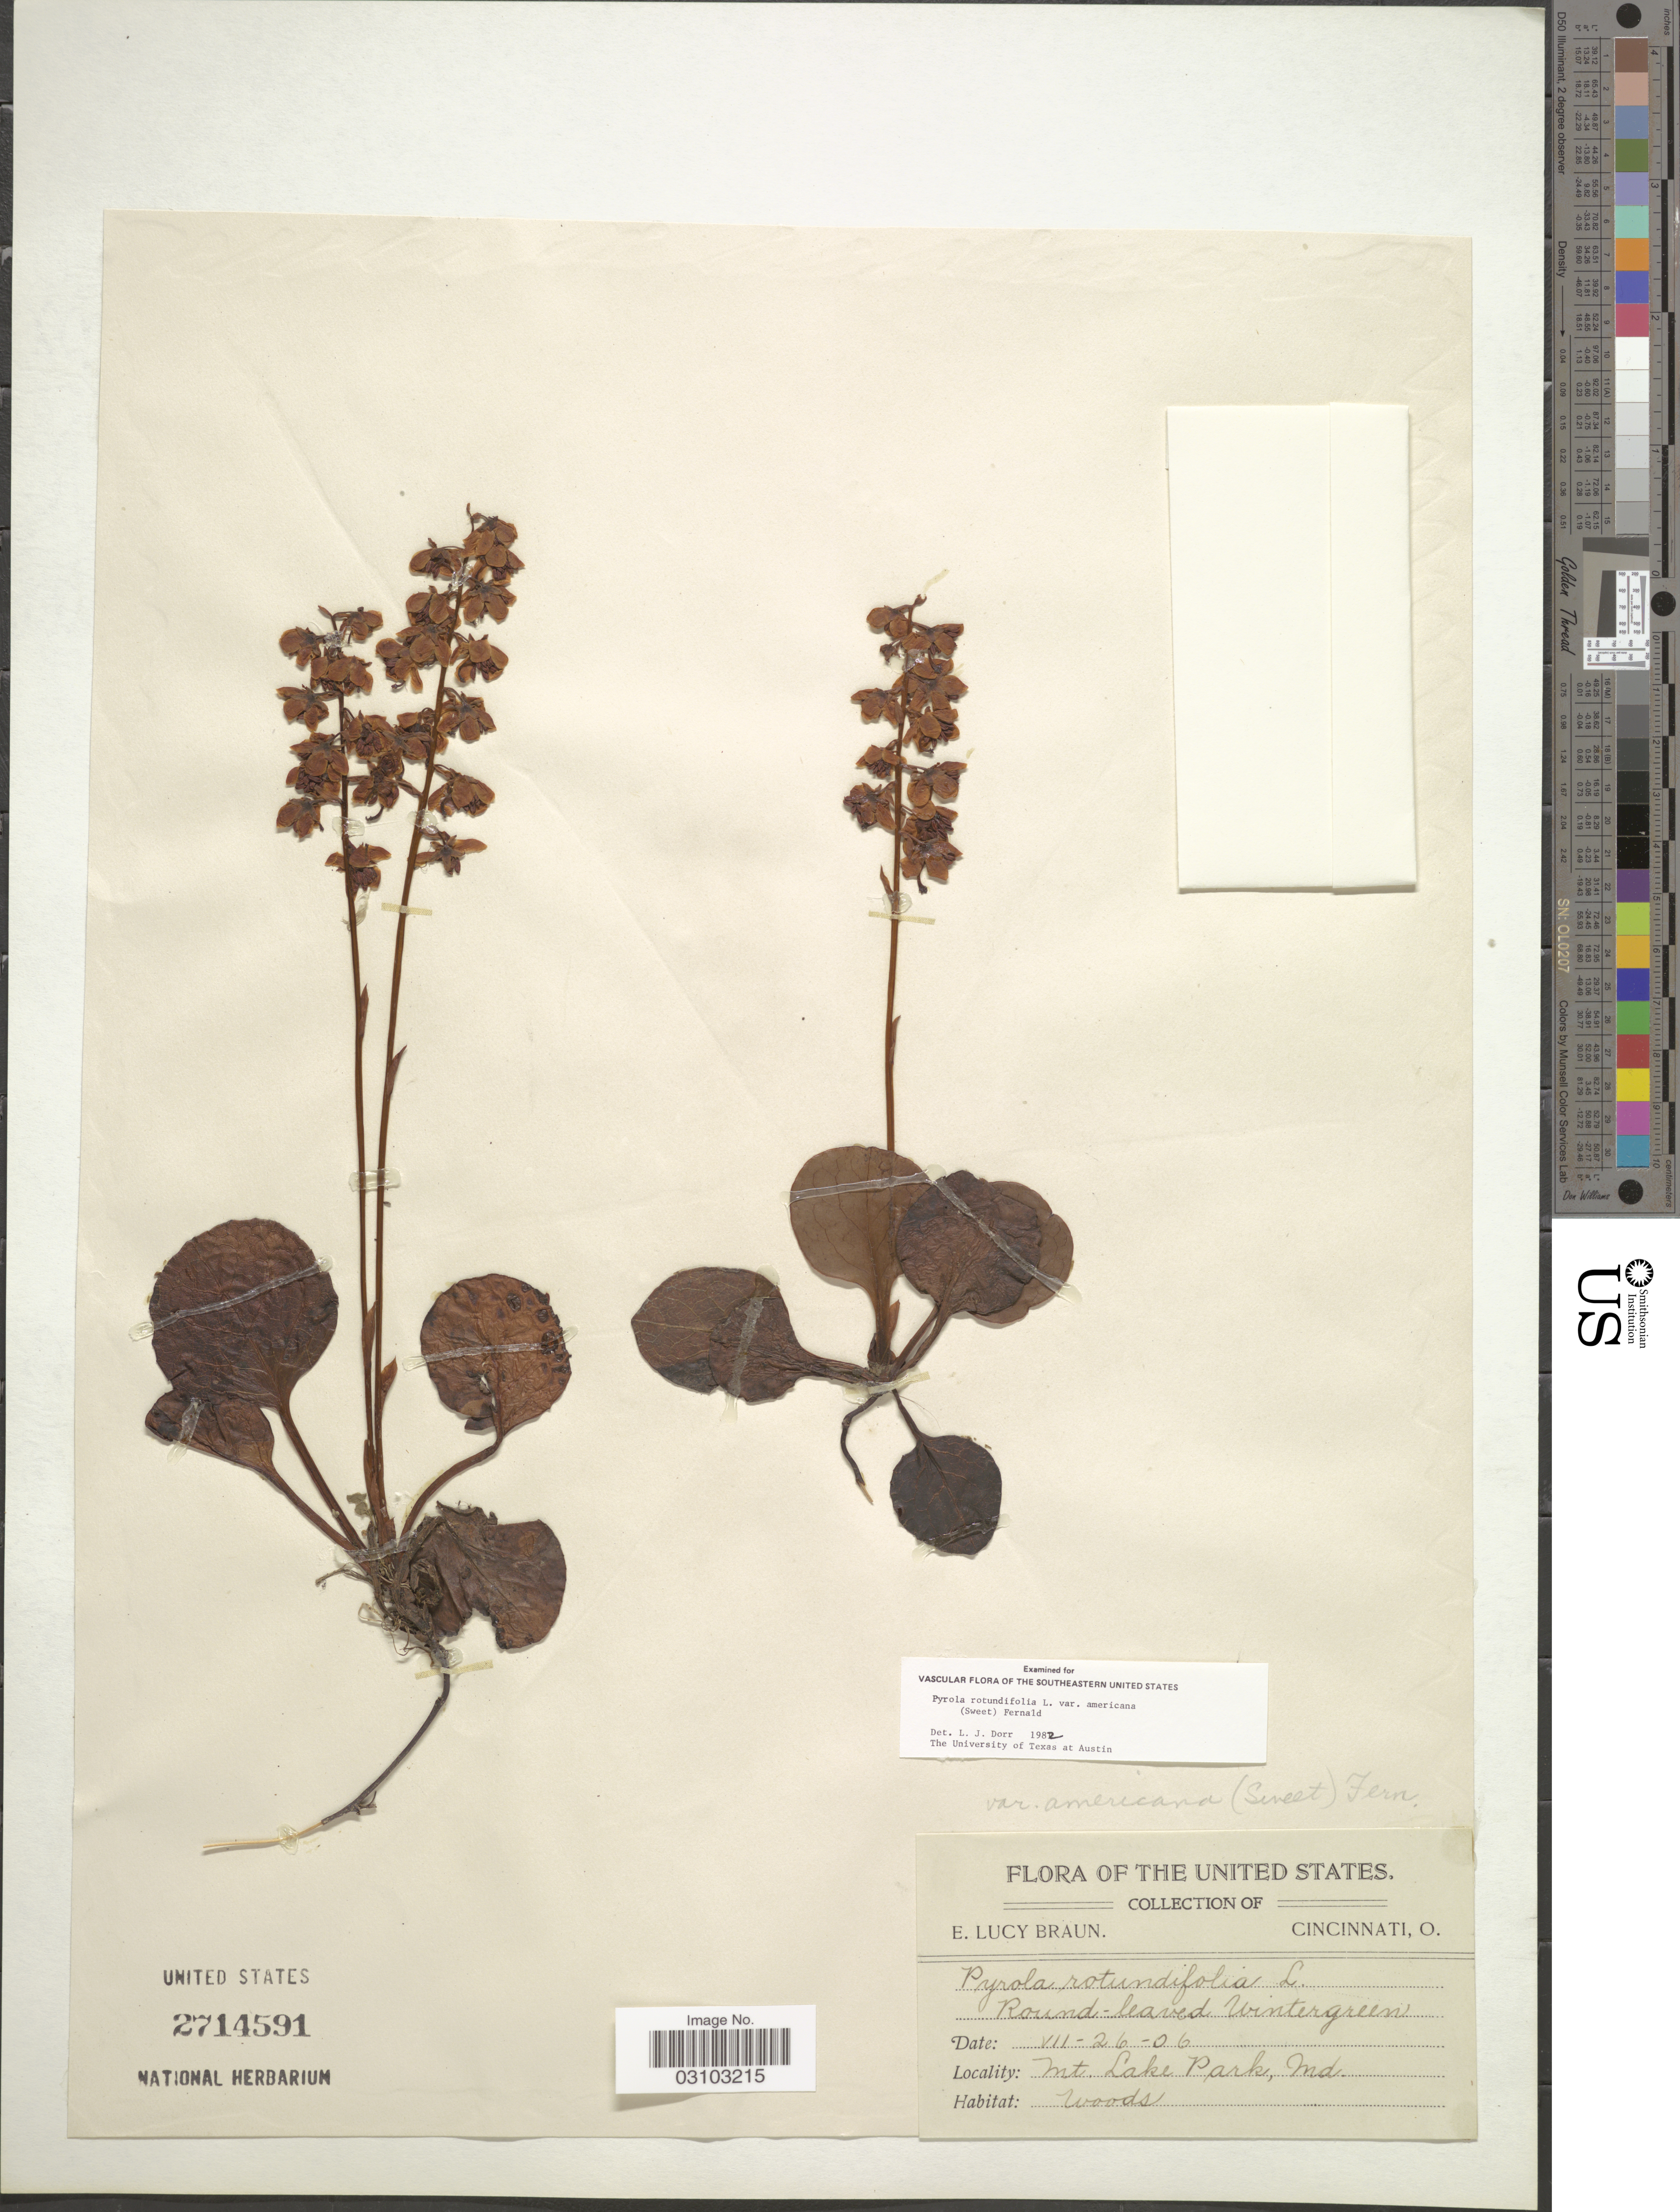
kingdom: Plantae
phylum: Tracheophyta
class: Magnoliopsida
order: Ericales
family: Ericaceae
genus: Pyrola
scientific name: Pyrola americana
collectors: E. L. Braun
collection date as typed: Transcribed d/m/y: 26/7/6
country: United States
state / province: Maryland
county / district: Garrett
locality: Mt. Lake Park.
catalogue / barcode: US 2714591